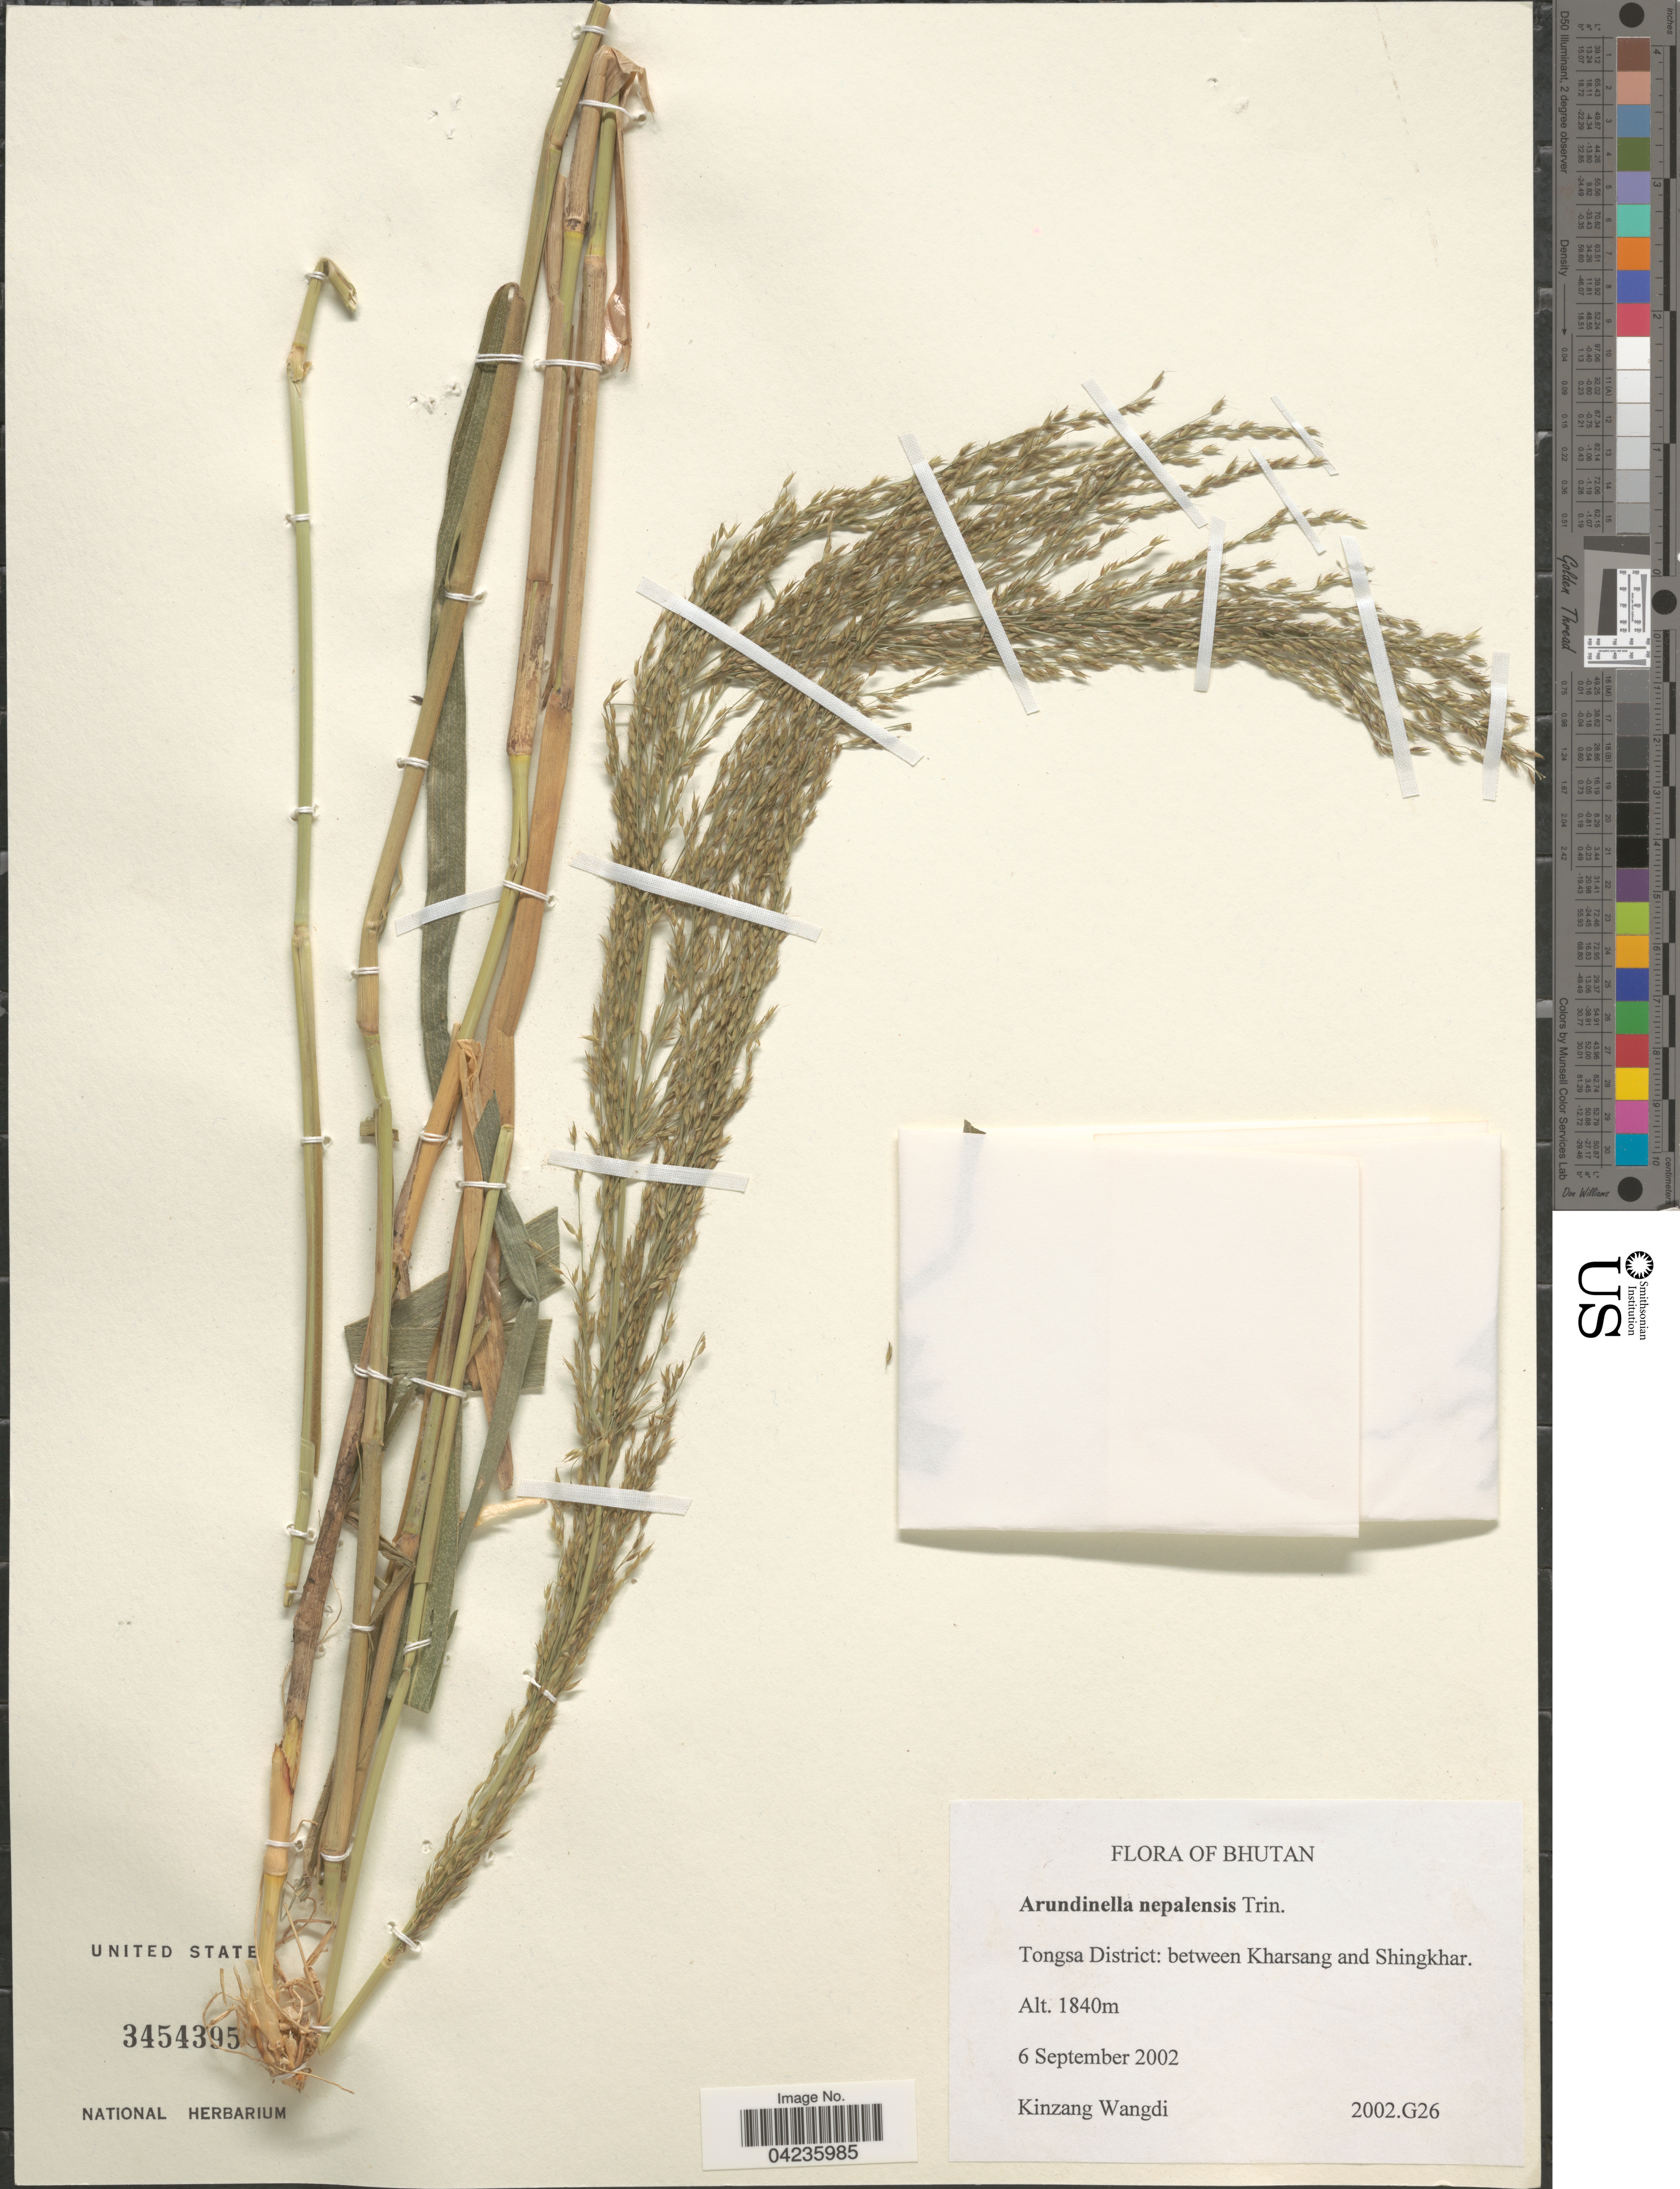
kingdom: Plantae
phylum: Tracheophyta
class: Liliopsida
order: Poales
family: Poaceae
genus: Arundinella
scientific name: Arundinella nepalensis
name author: Trin.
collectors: K. Wangdi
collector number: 2002.G26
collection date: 2002-09-06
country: Bhutan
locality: Tongsa District: between Kharsang and Shingkhar.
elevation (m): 1840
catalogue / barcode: US 3454395